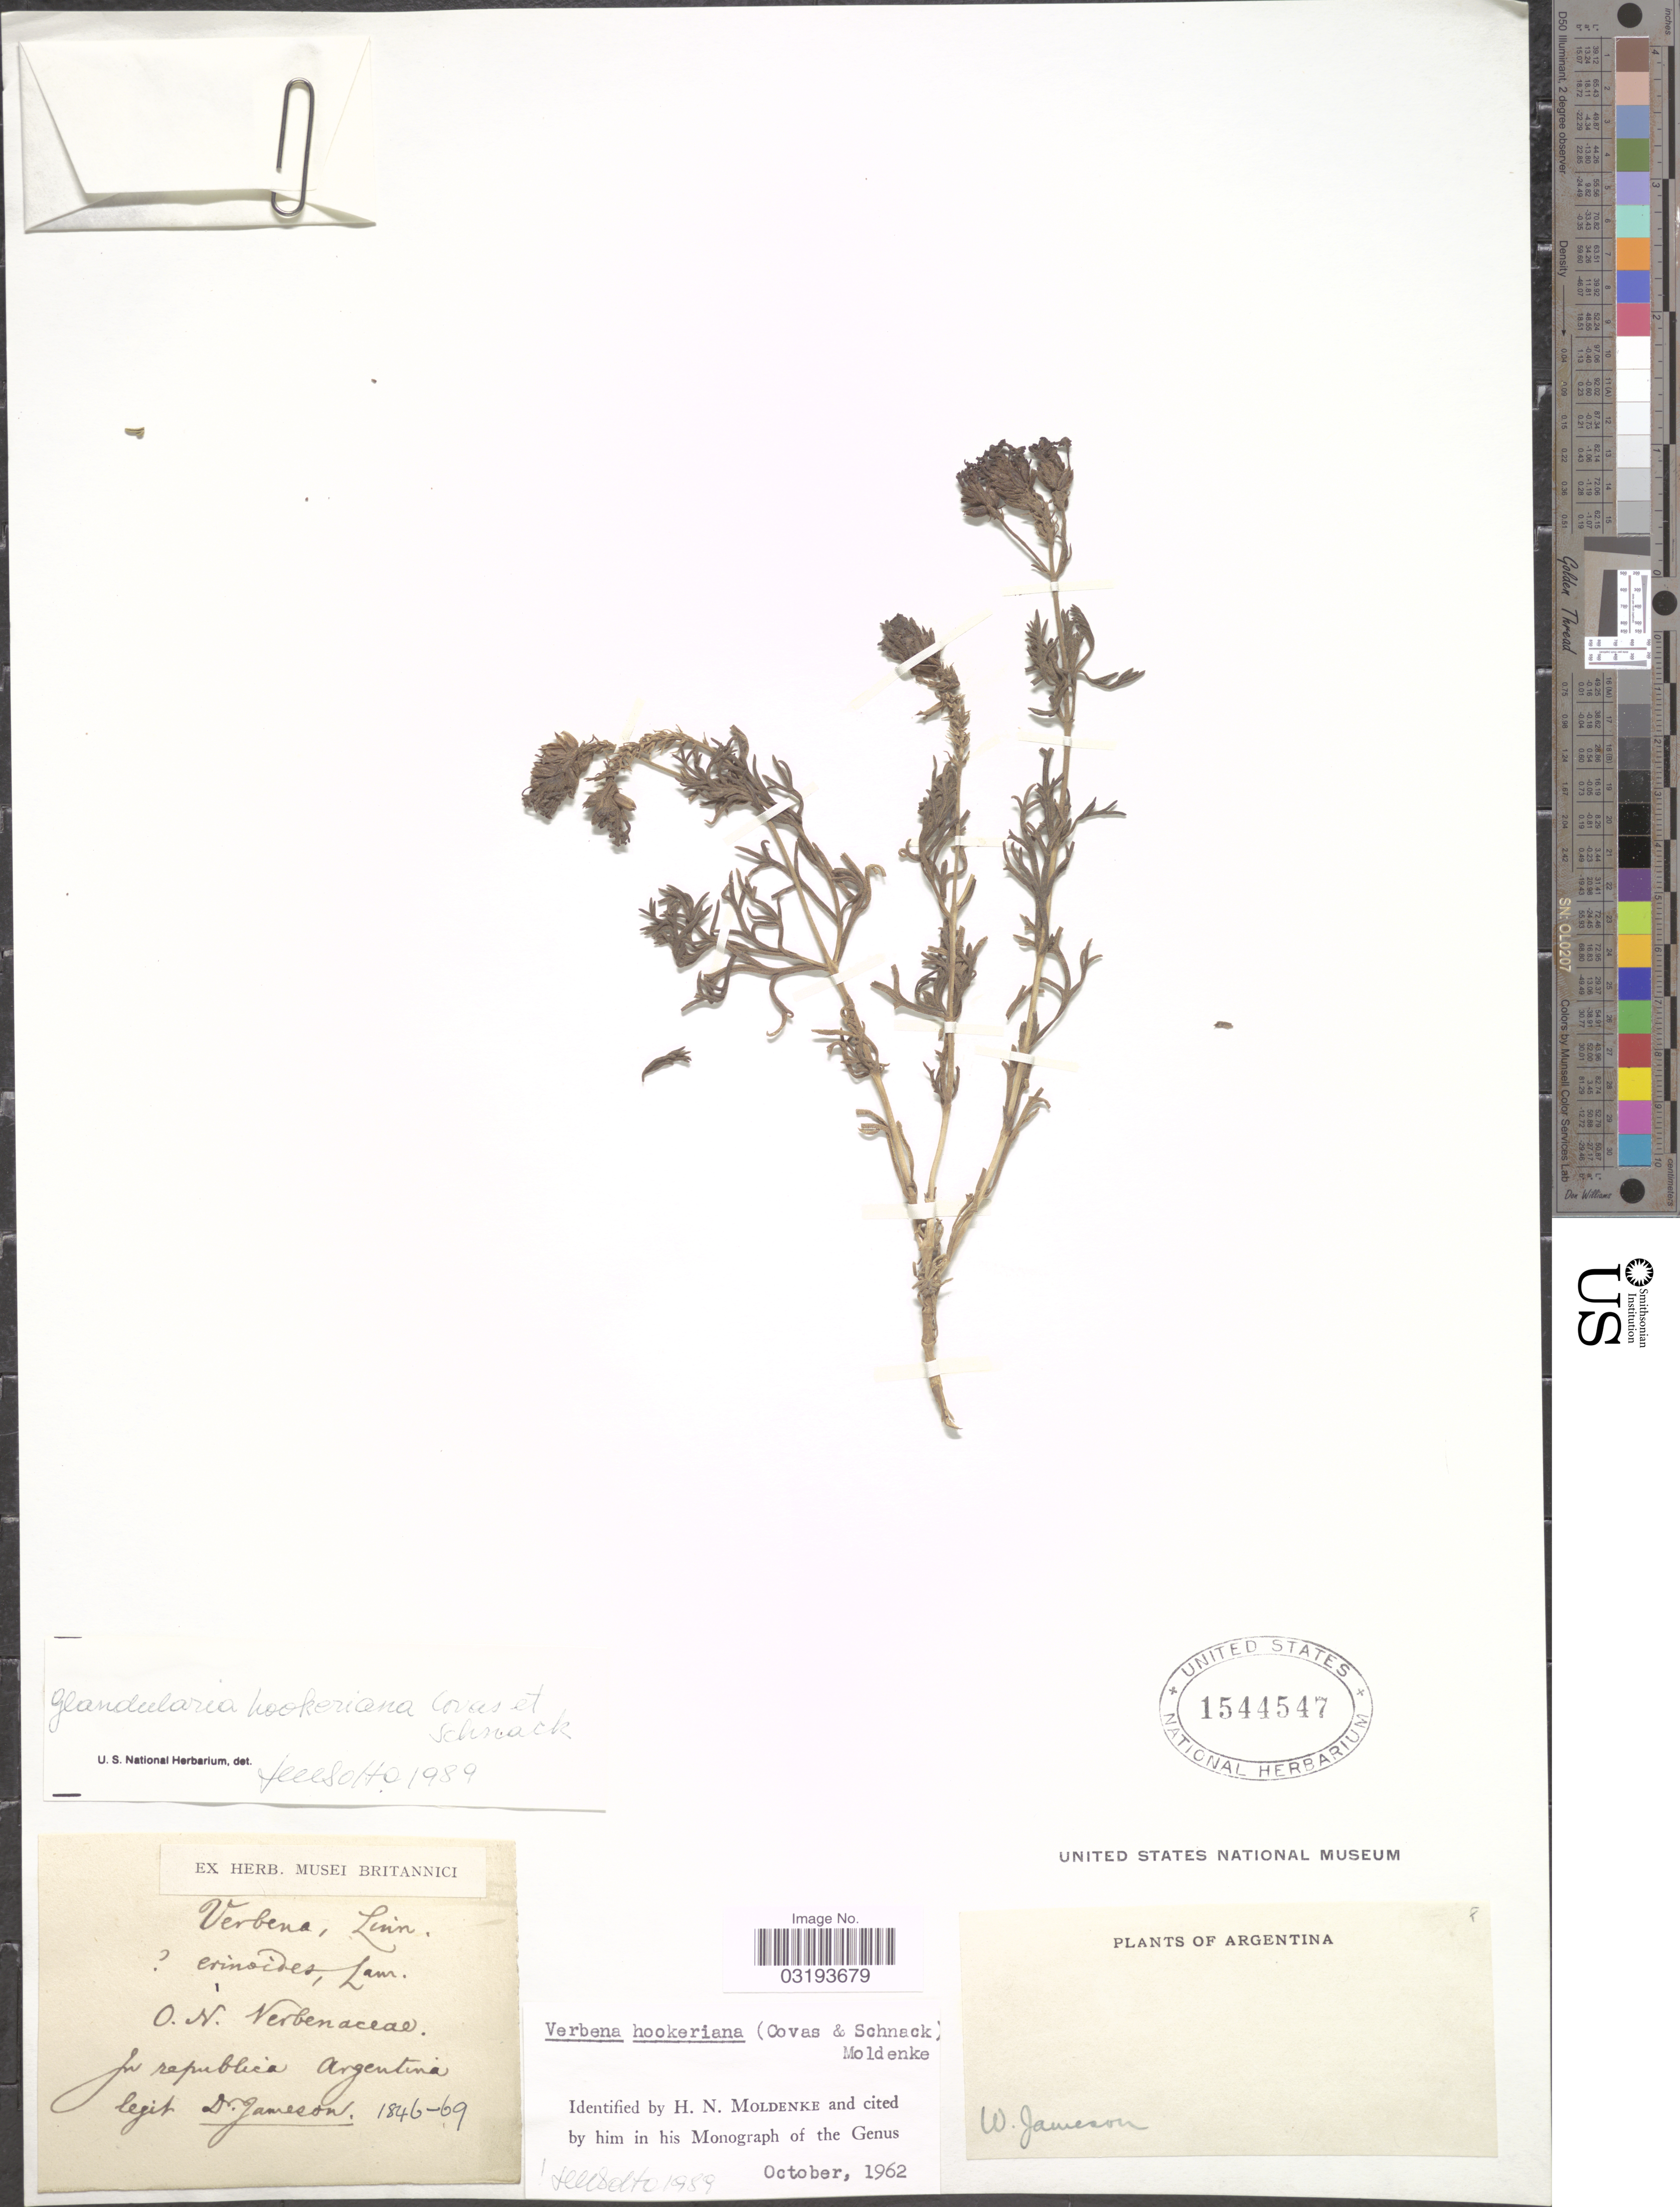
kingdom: Plantae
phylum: Tracheophyta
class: Magnoliopsida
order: Lamiales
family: Verbenaceae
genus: Verbena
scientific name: Verbena hookeriana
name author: (Covas & Schack) Moldenke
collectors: W. Jameson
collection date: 1846/1869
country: Argentina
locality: In republica Argentina.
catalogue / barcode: US 1544547